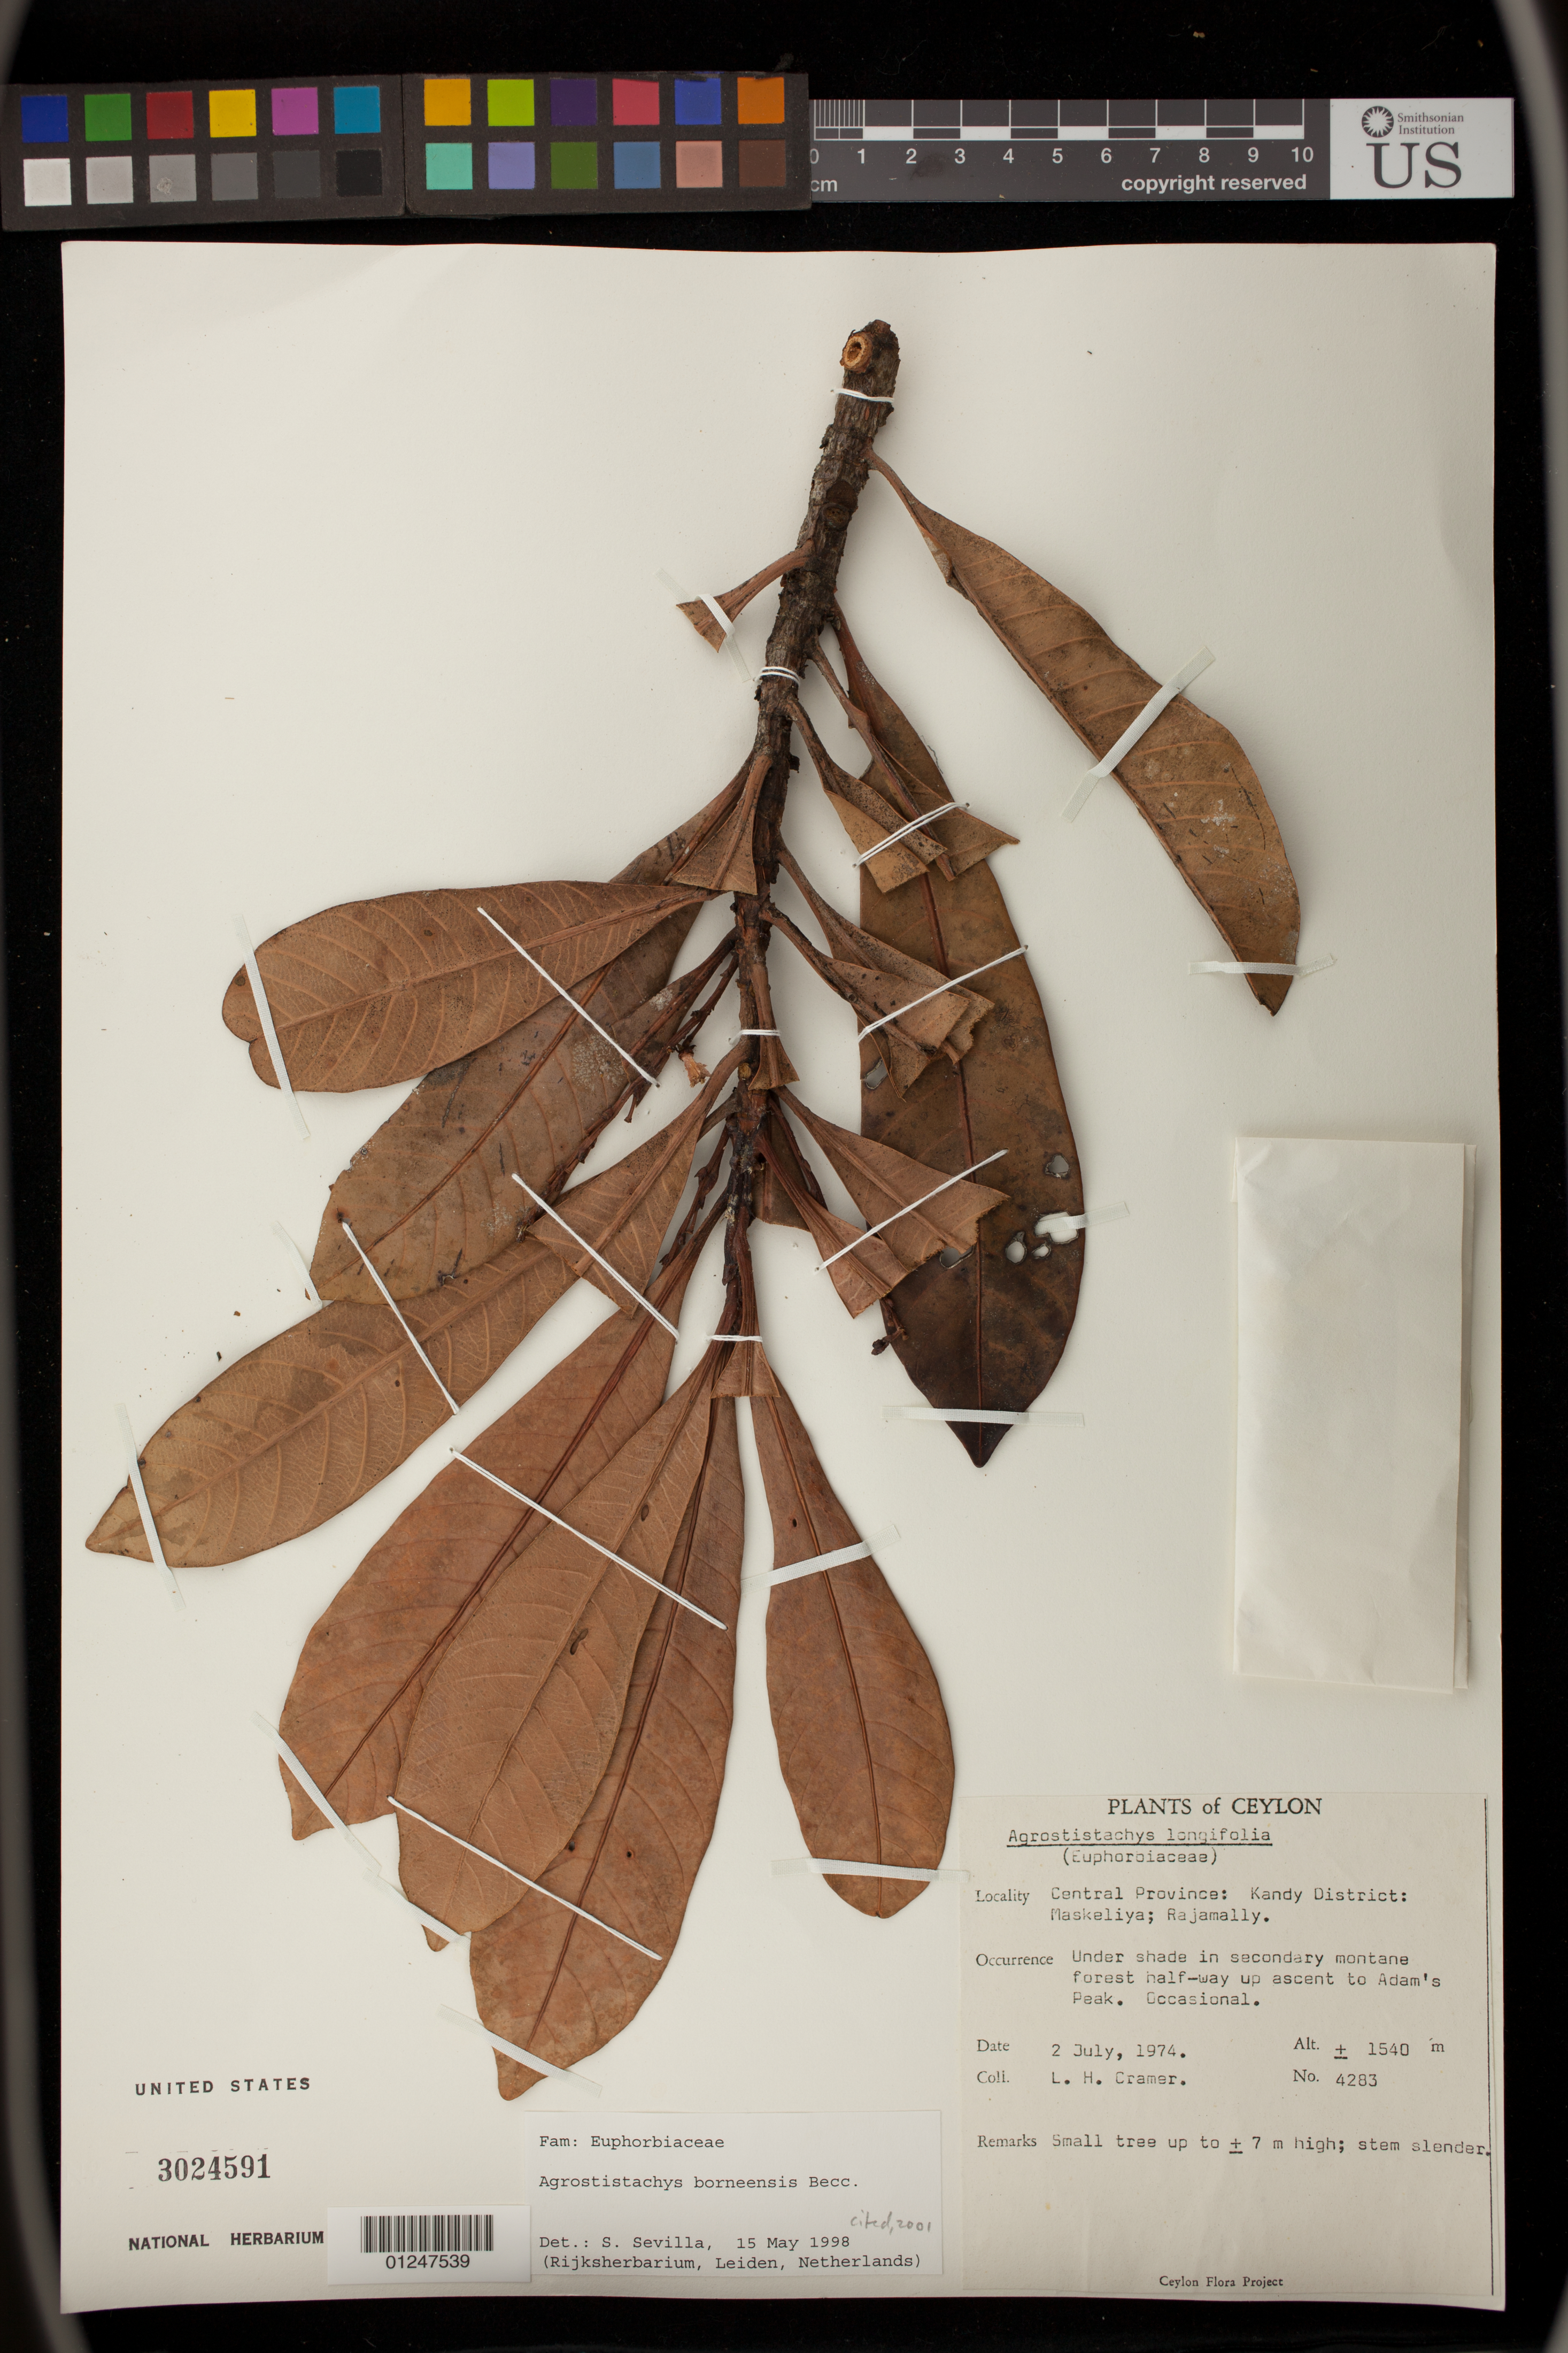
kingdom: Plantae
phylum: Tracheophyta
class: Magnoliopsida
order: Malpighiales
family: Euphorbiaceae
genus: Agrostistachys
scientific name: Agrostistachys borneensis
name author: Becc.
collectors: L. H. Cramer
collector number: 4283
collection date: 1974-07-02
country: Sri Lanka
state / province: Central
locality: Central Province: Kandy District: Maskeliya; Rajamally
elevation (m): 1540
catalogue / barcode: US 3024591